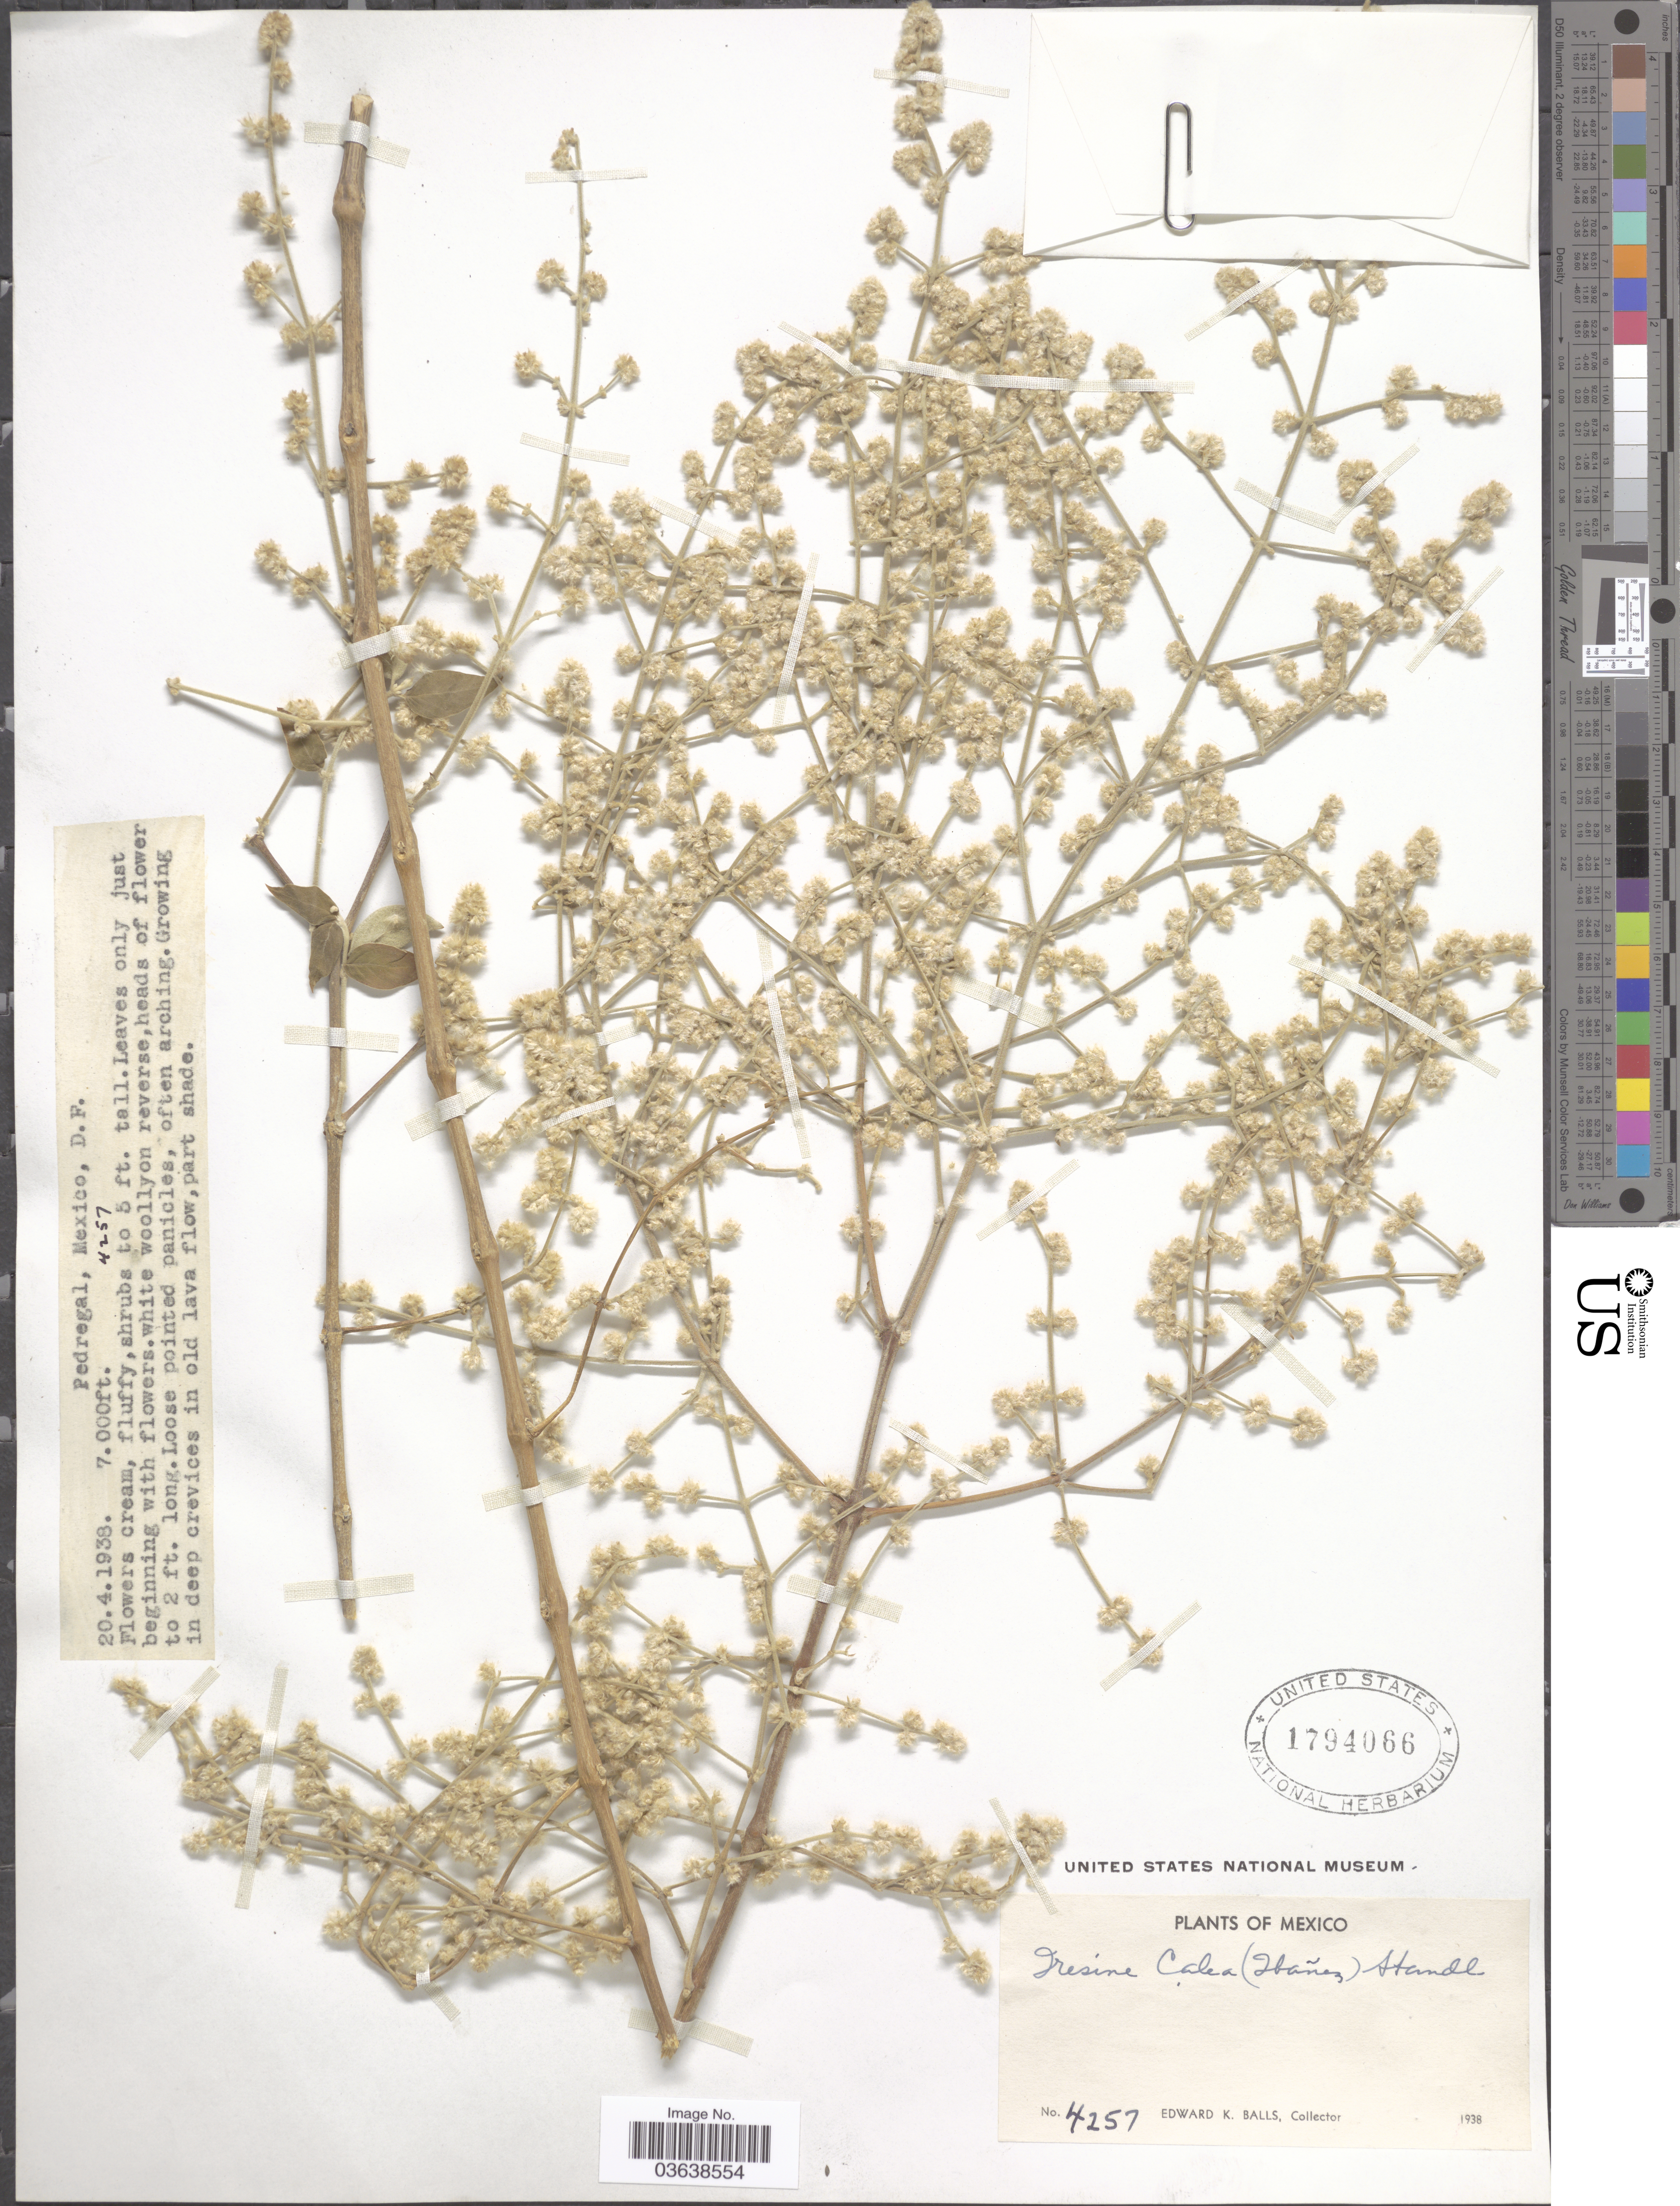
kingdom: Plantae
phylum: Tracheophyta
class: Magnoliopsida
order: Caryophyllales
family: Amaranthaceae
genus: Iresine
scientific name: Iresine calea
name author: (Ibáñez) Standl.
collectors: E. K. Balls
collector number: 4257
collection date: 1938-04-20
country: Mexico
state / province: Distrito Federal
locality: Pedregal, D.F.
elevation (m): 2134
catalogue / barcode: US 1794066